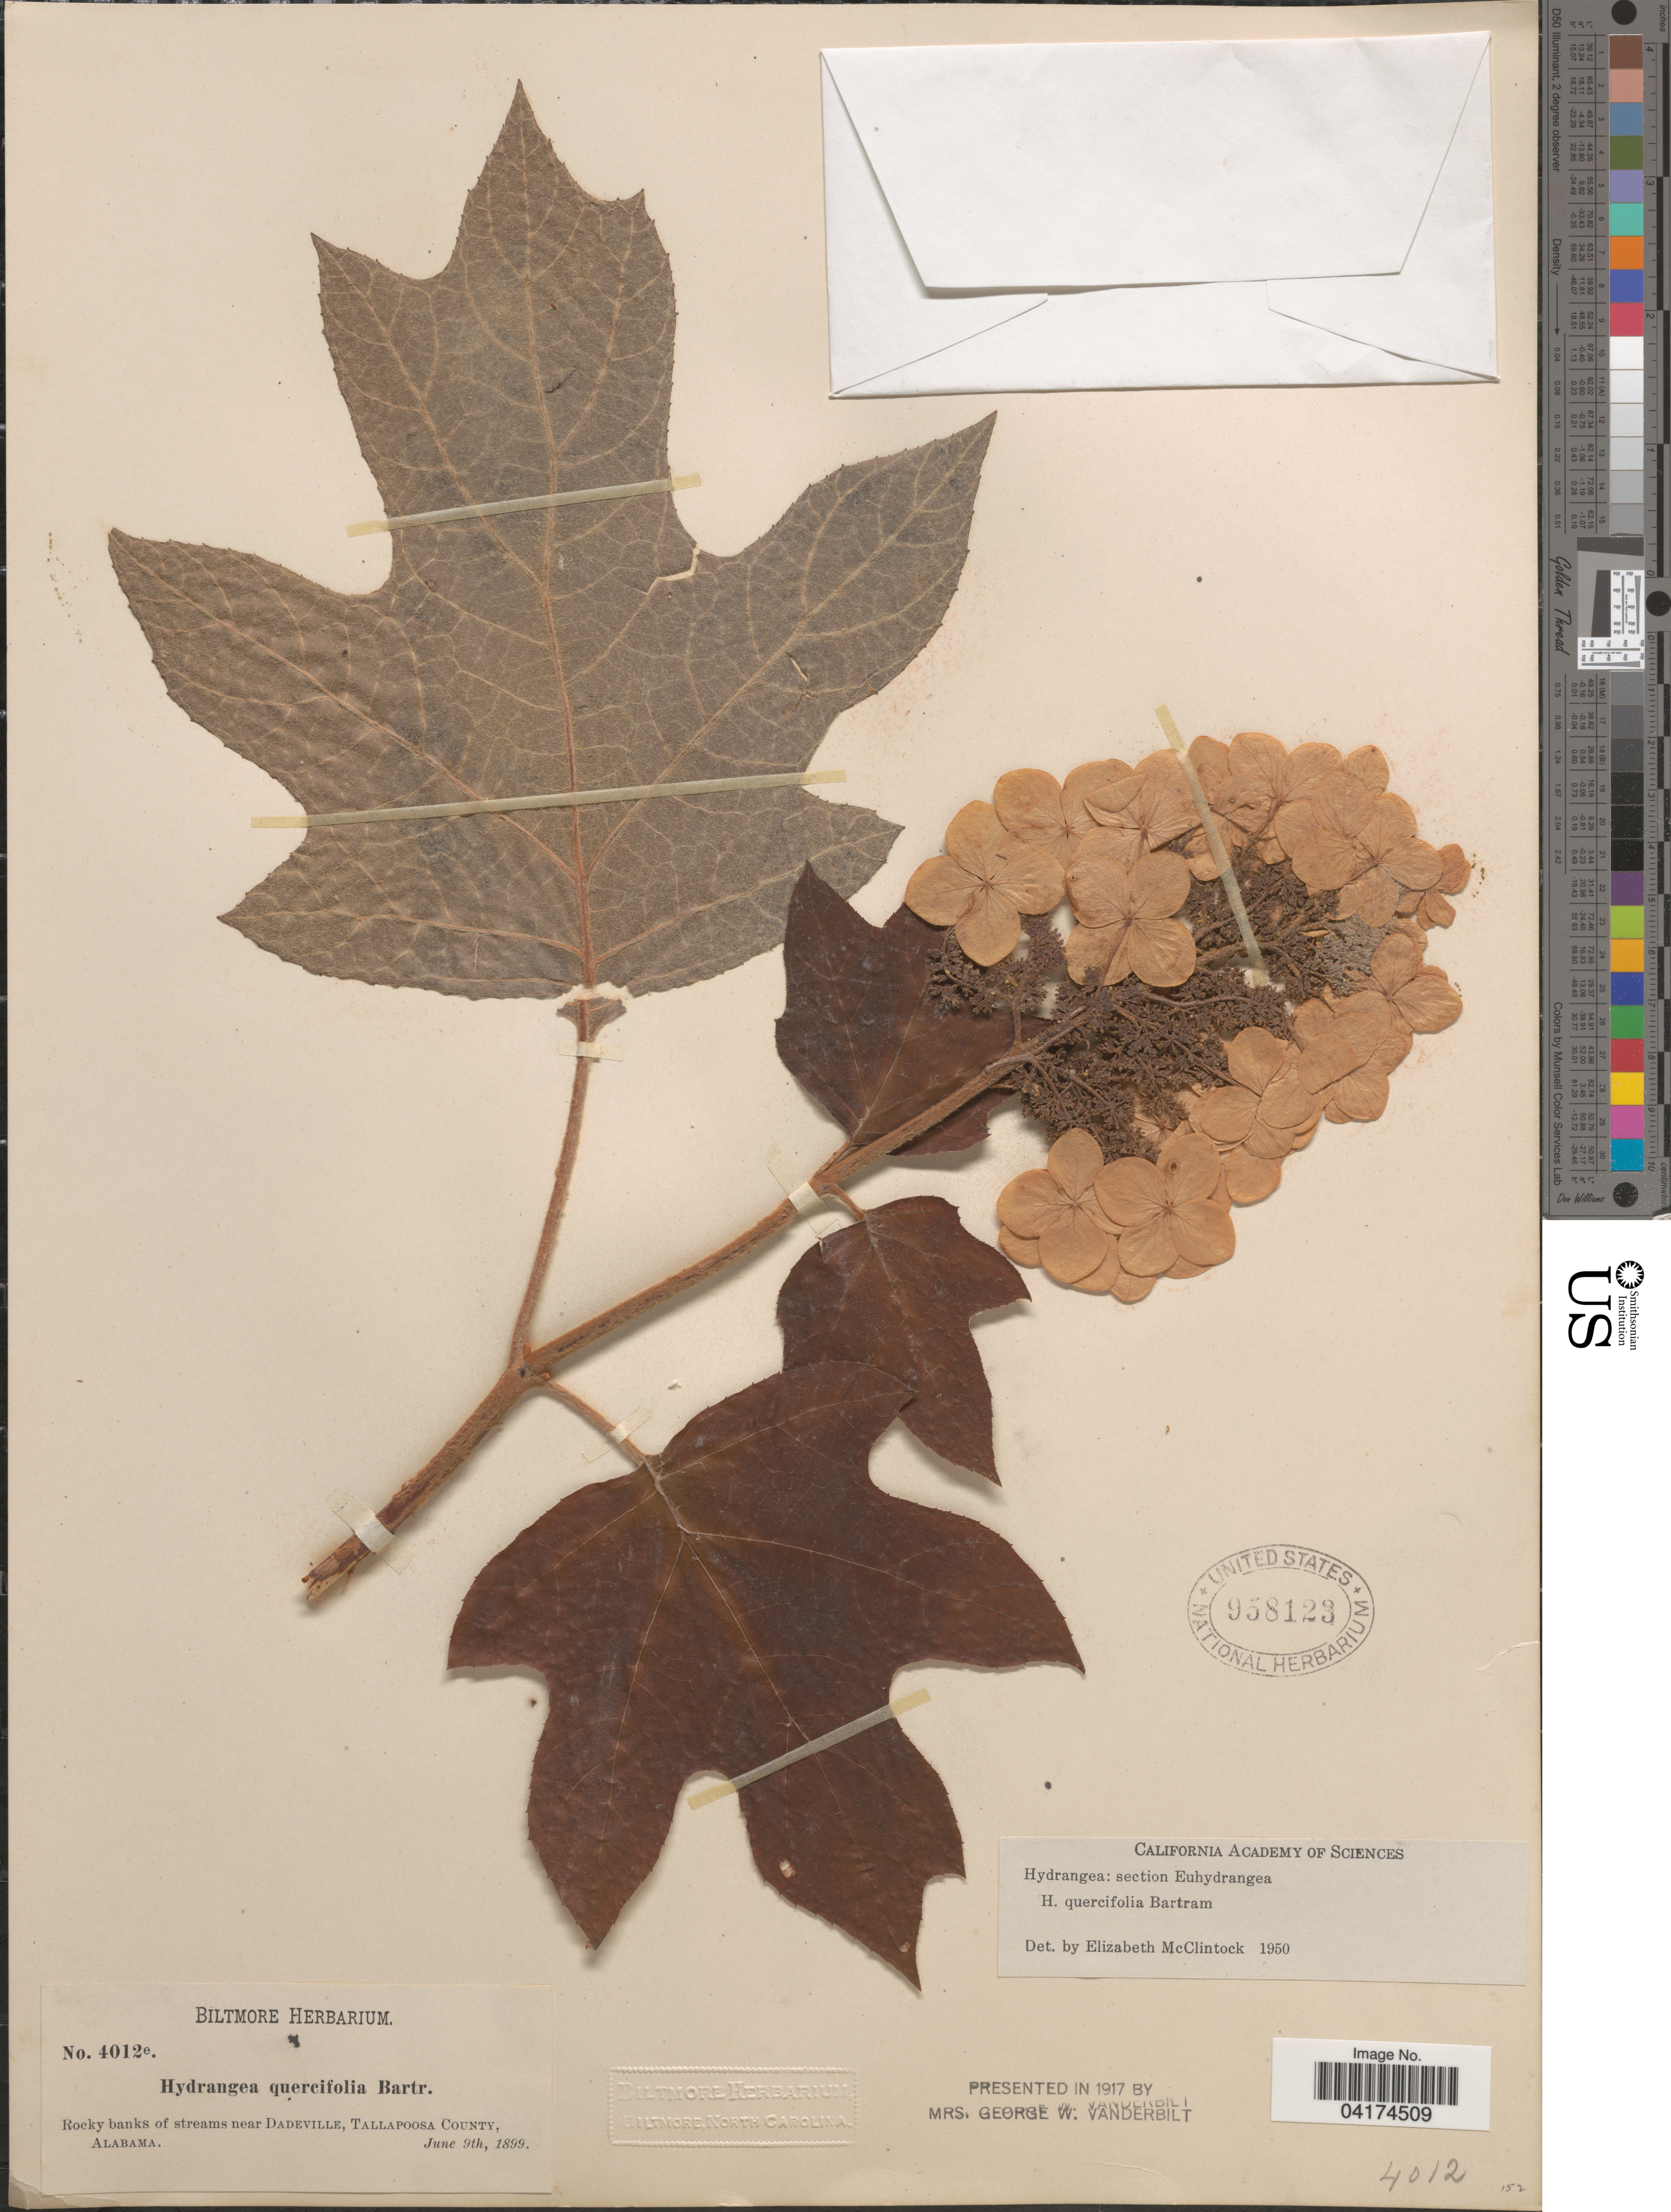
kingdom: Plantae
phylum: Tracheophyta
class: Magnoliopsida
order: Cornales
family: Hydrangeaceae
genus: Hydrangea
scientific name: Hydrangea quercifolia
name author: W. Bartram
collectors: ex herb. Biltmore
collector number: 4012e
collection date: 1899-06-09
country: United States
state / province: Alabama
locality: Rocky banks of stream near Dadeville, Tallapoosa County.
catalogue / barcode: US 958123